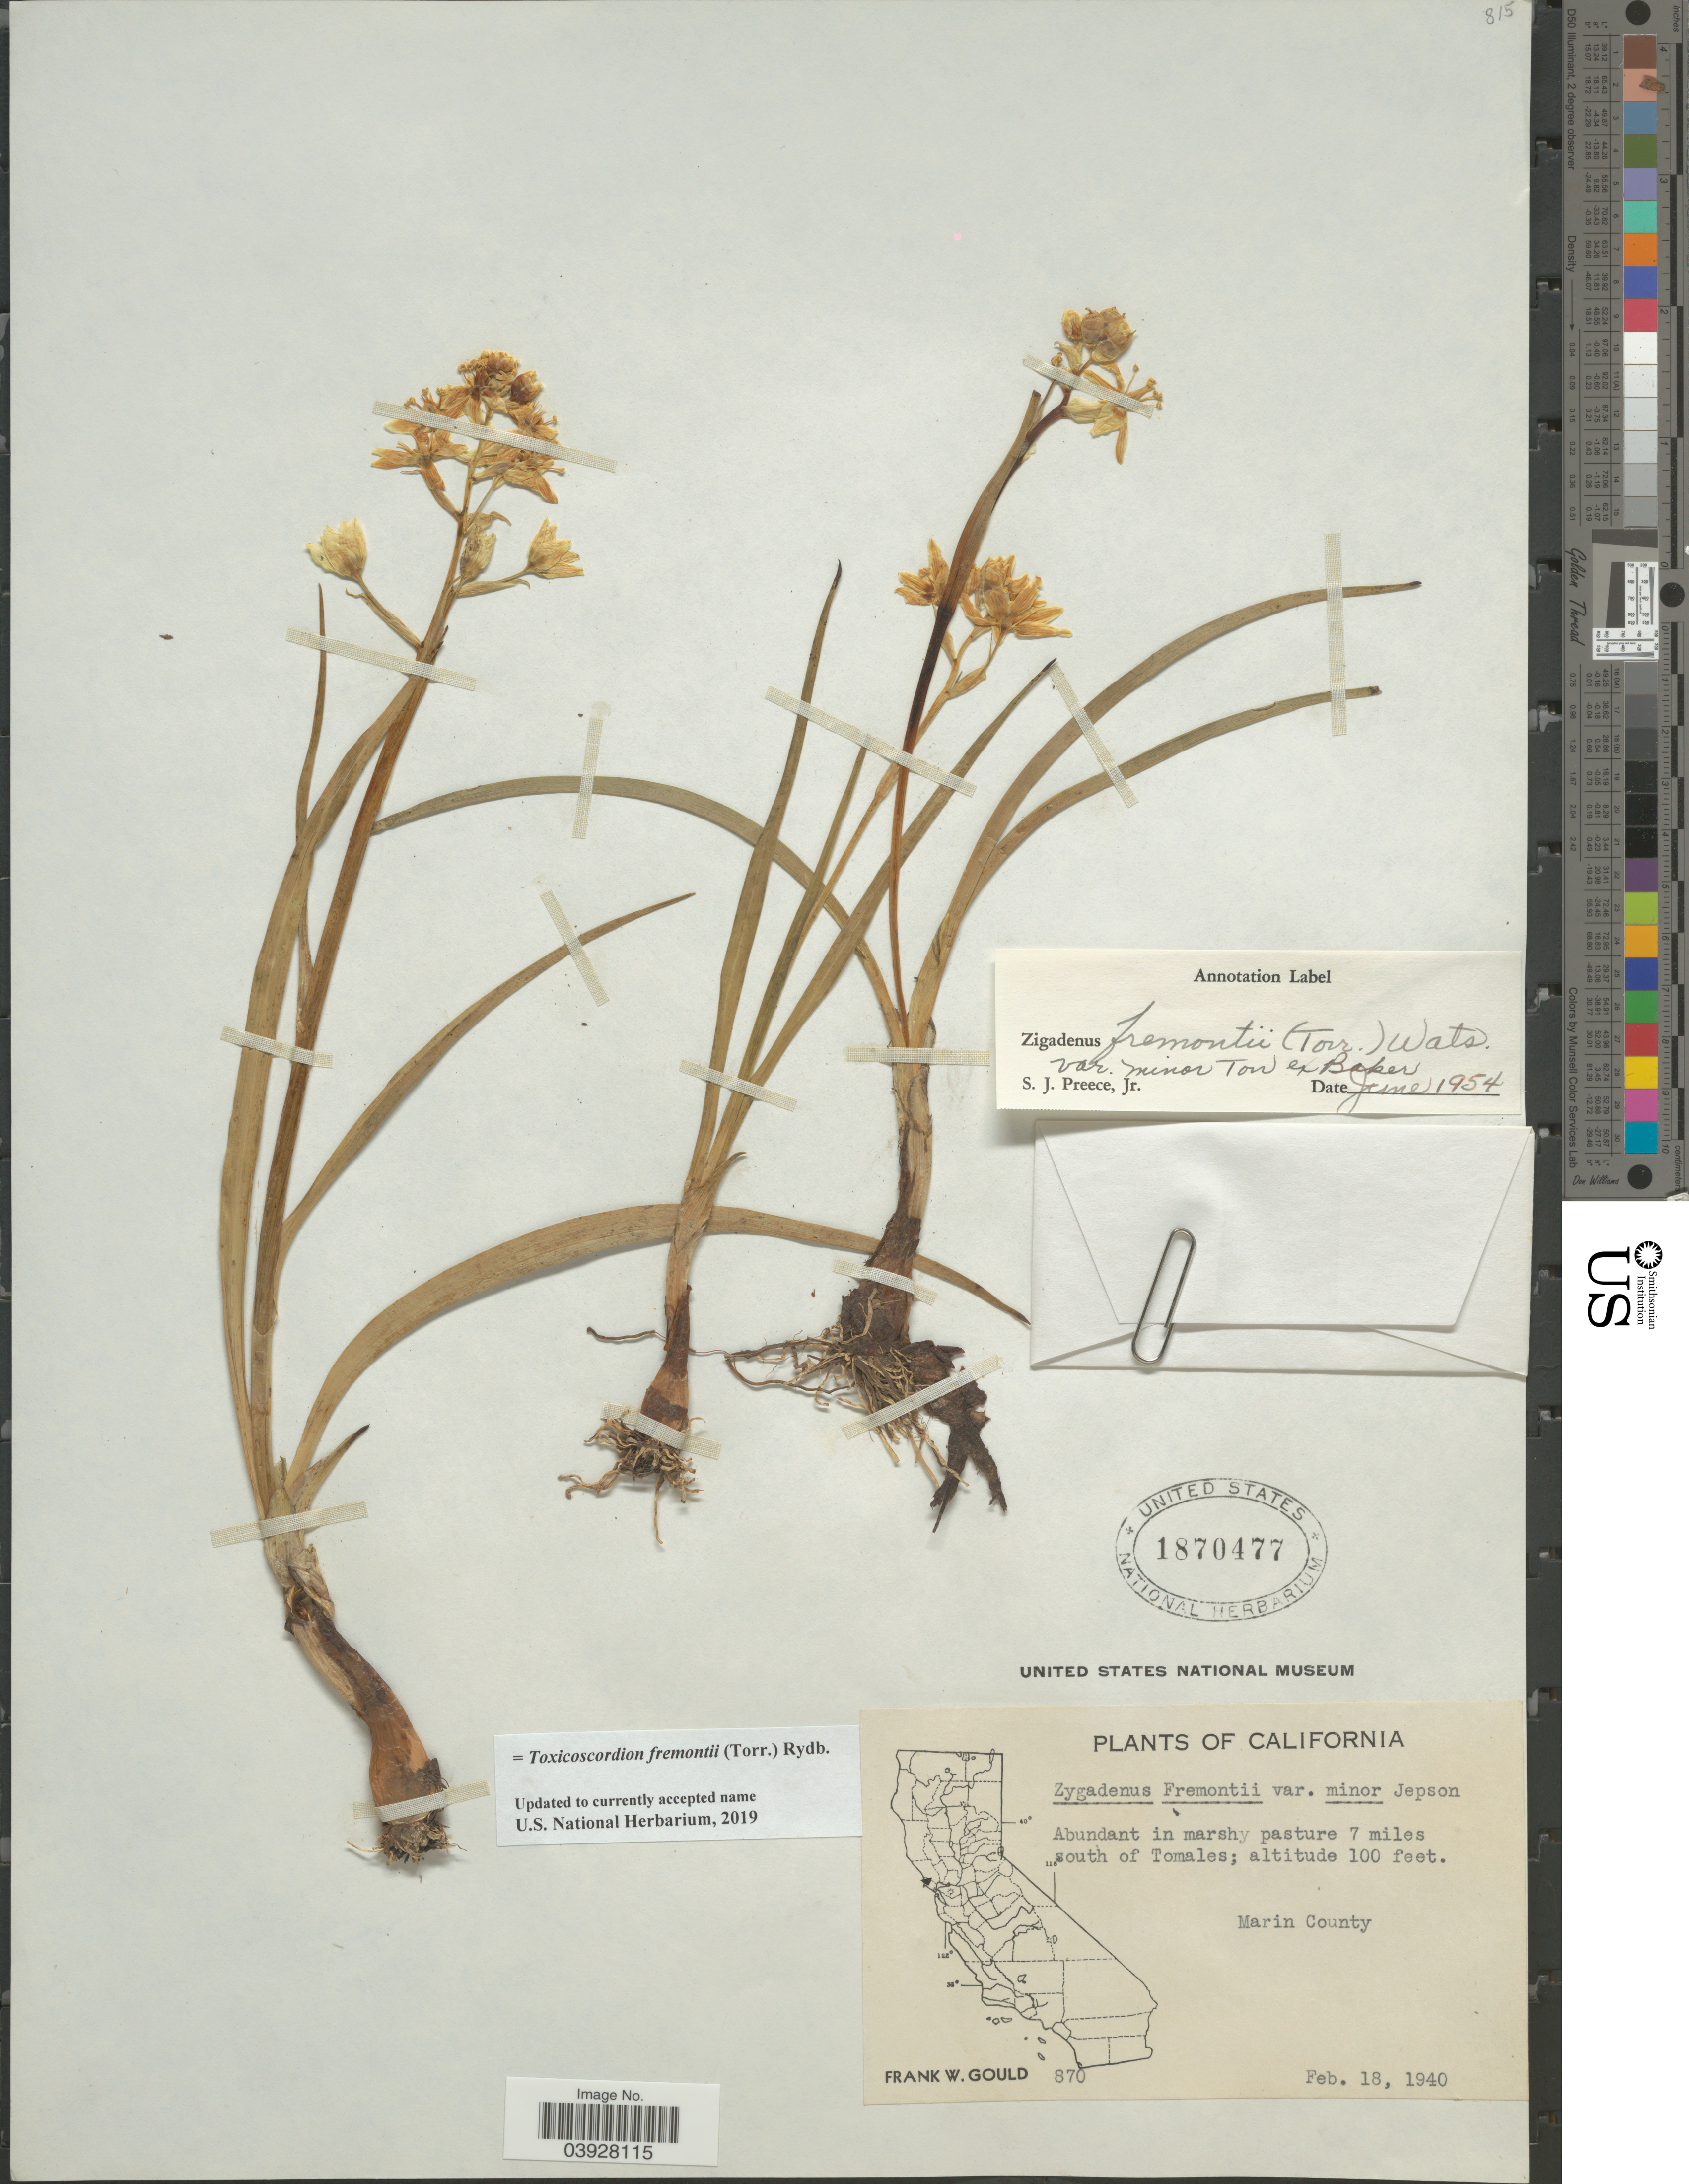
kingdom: Plantae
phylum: Tracheophyta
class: Liliopsida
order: Liliales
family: Melanthiaceae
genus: Toxicoscordion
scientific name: Toxicoscordion fremontii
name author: (Torr.) Rydb.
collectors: F. W. Gould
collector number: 870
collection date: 1940-02-18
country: United States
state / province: California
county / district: Marin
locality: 7 miles south of Tomales. Marin County.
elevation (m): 30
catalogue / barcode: US 1870477